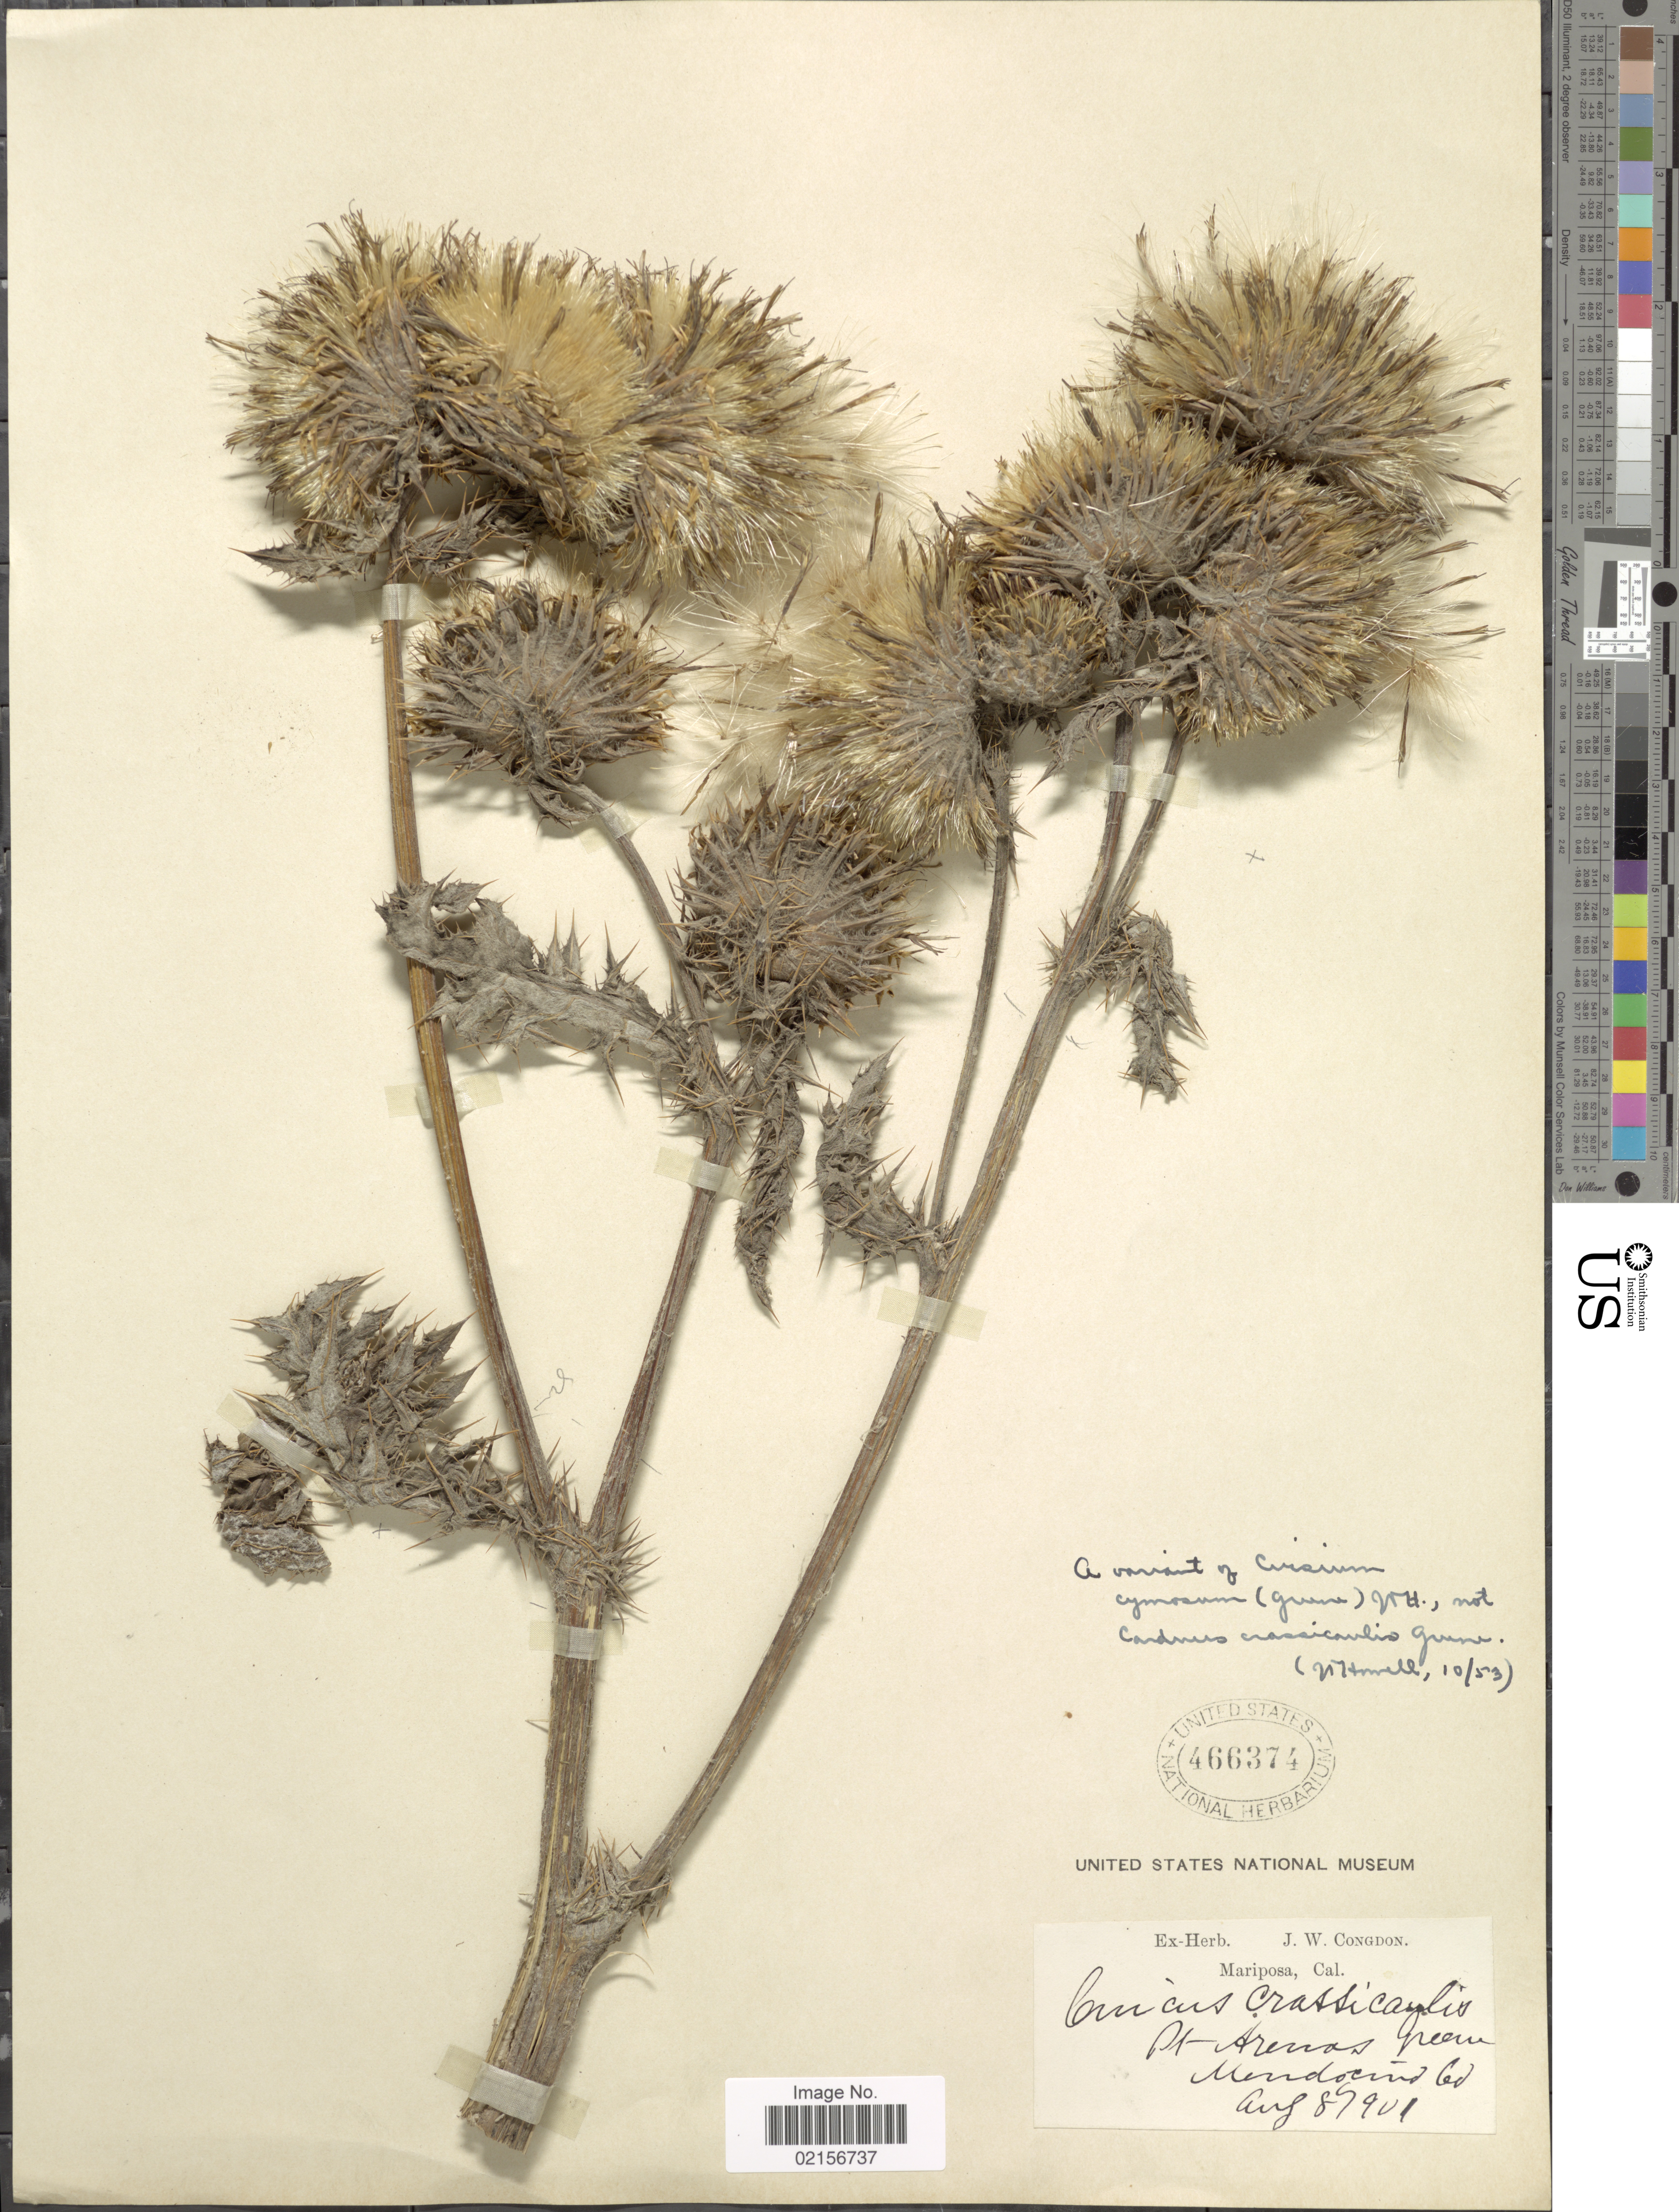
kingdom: Plantae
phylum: Tracheophyta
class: Magnoliopsida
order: Asterales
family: Asteraceae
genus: Cirsium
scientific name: Cirsium cymosum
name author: (Greene) J.T. Howell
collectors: ex herb. J. W. Congdon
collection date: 1901-08-08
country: United States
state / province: California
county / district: Mendocino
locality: Mariposa, pt Arenas Green Mendocino Co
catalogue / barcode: US 466374